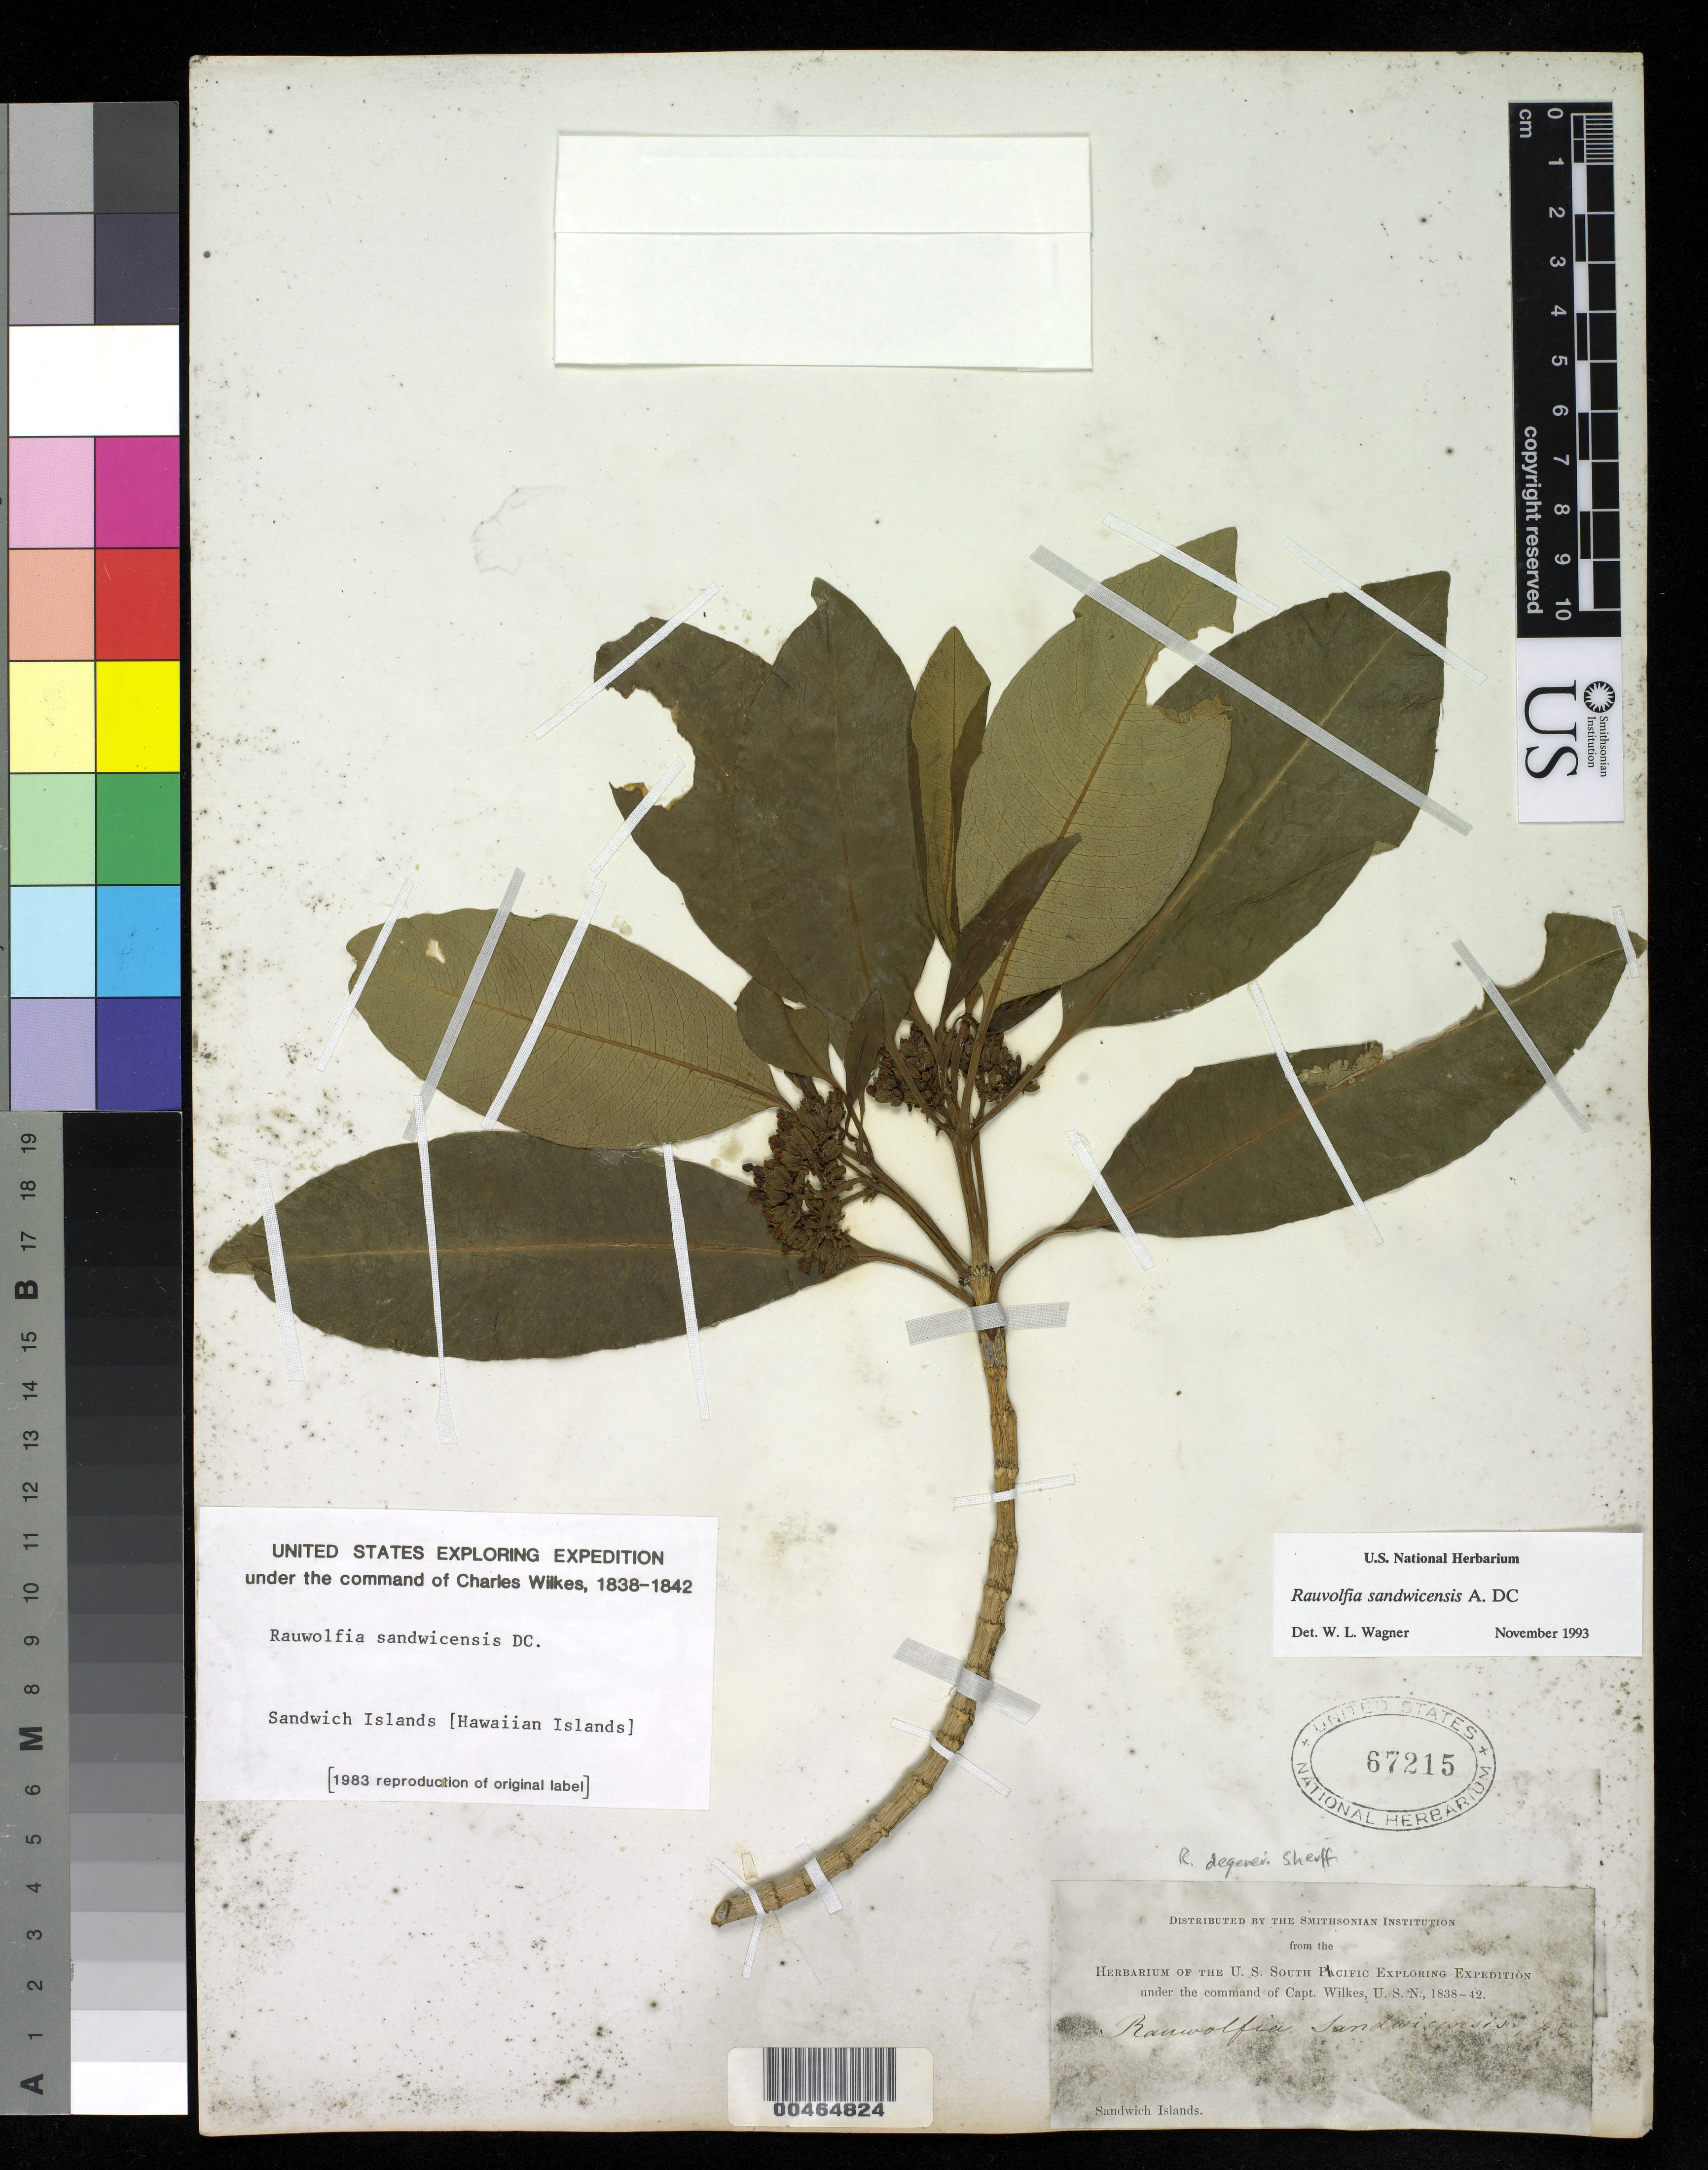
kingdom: Plantae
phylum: Tracheophyta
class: Magnoliopsida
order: Gentianales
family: Apocynaceae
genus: Rauvolfia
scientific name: Rauvolfia sandwicensis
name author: A. DC.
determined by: Wagner, W. L., (BOT), Smithsonian Institution - National Museum of Natural History (UNITED STATES)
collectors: Wilkes Explor. Exped.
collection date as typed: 1838 to -- --- 1842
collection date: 1838/1842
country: United States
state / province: Hawaii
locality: Sandwich Islands (Hawaiian Islands)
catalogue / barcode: US 67215